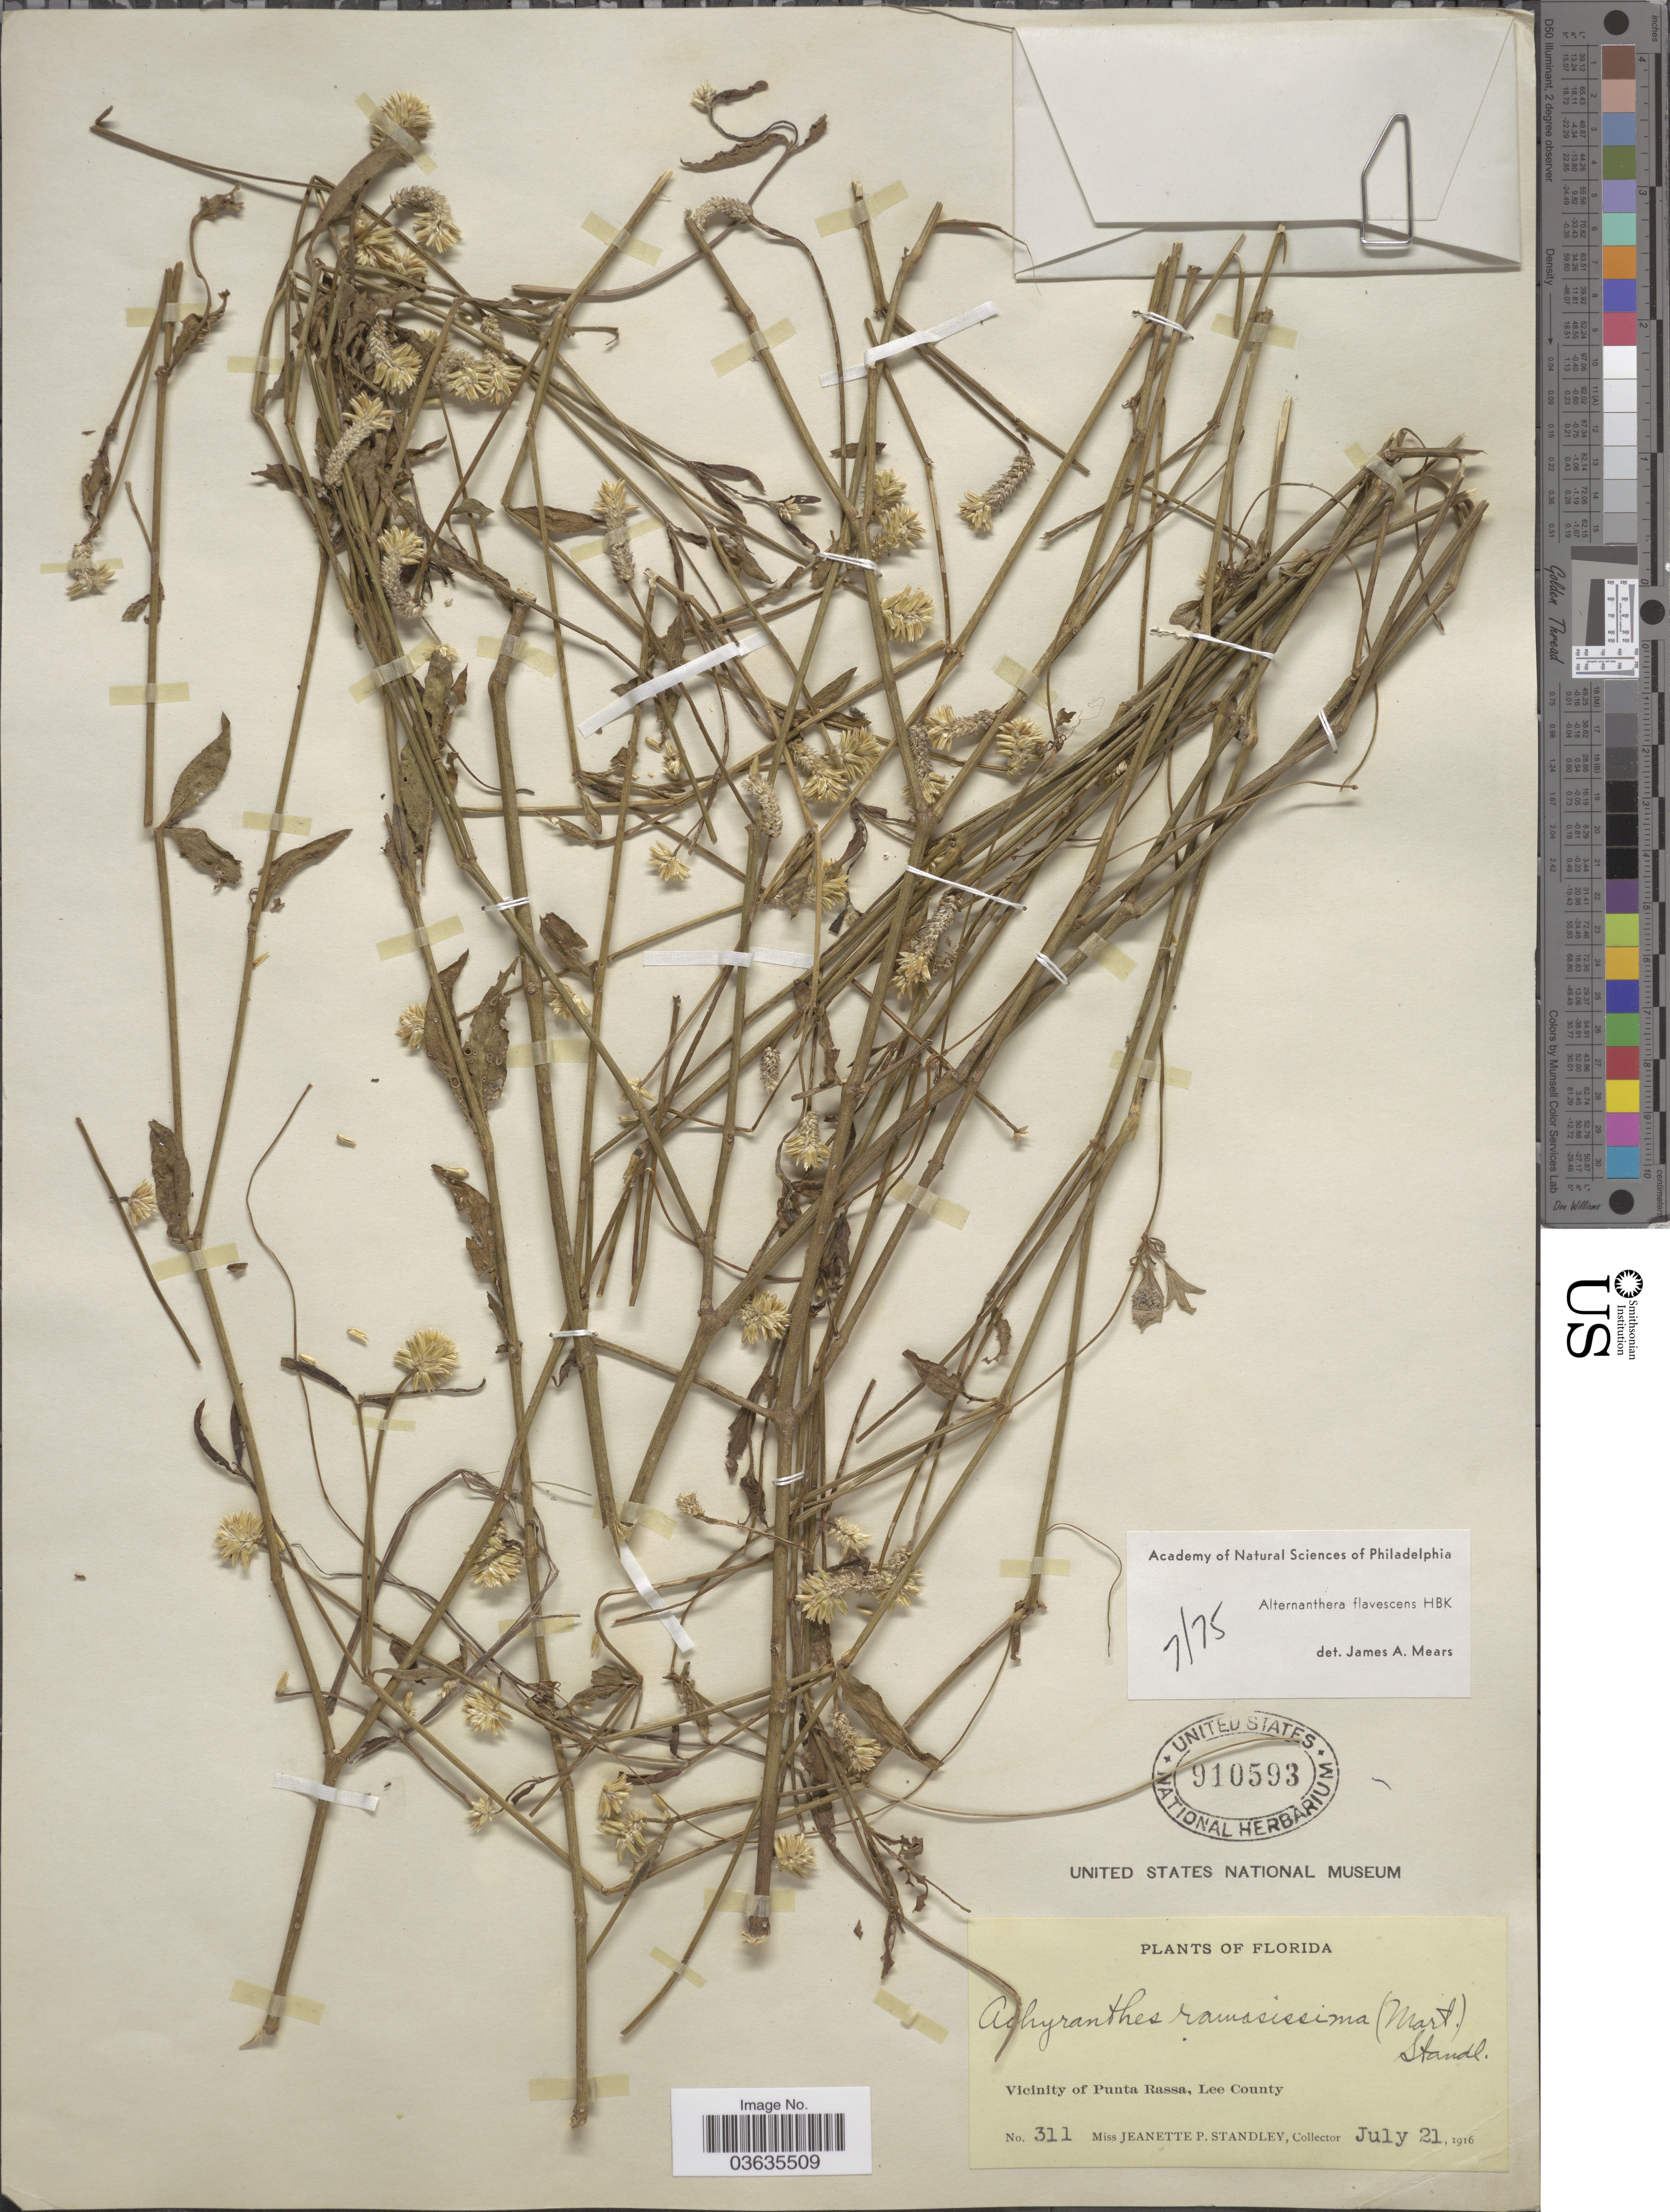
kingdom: Plantae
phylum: Tracheophyta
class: Magnoliopsida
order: Caryophyllales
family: Amaranthaceae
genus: Alternanthera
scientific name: Alternanthera flavescens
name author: Kunth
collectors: J. P. Standley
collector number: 311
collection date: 1916-07-21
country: United States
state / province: Florida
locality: Vicinity of Punta Rassa, Lee County.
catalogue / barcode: US 910593